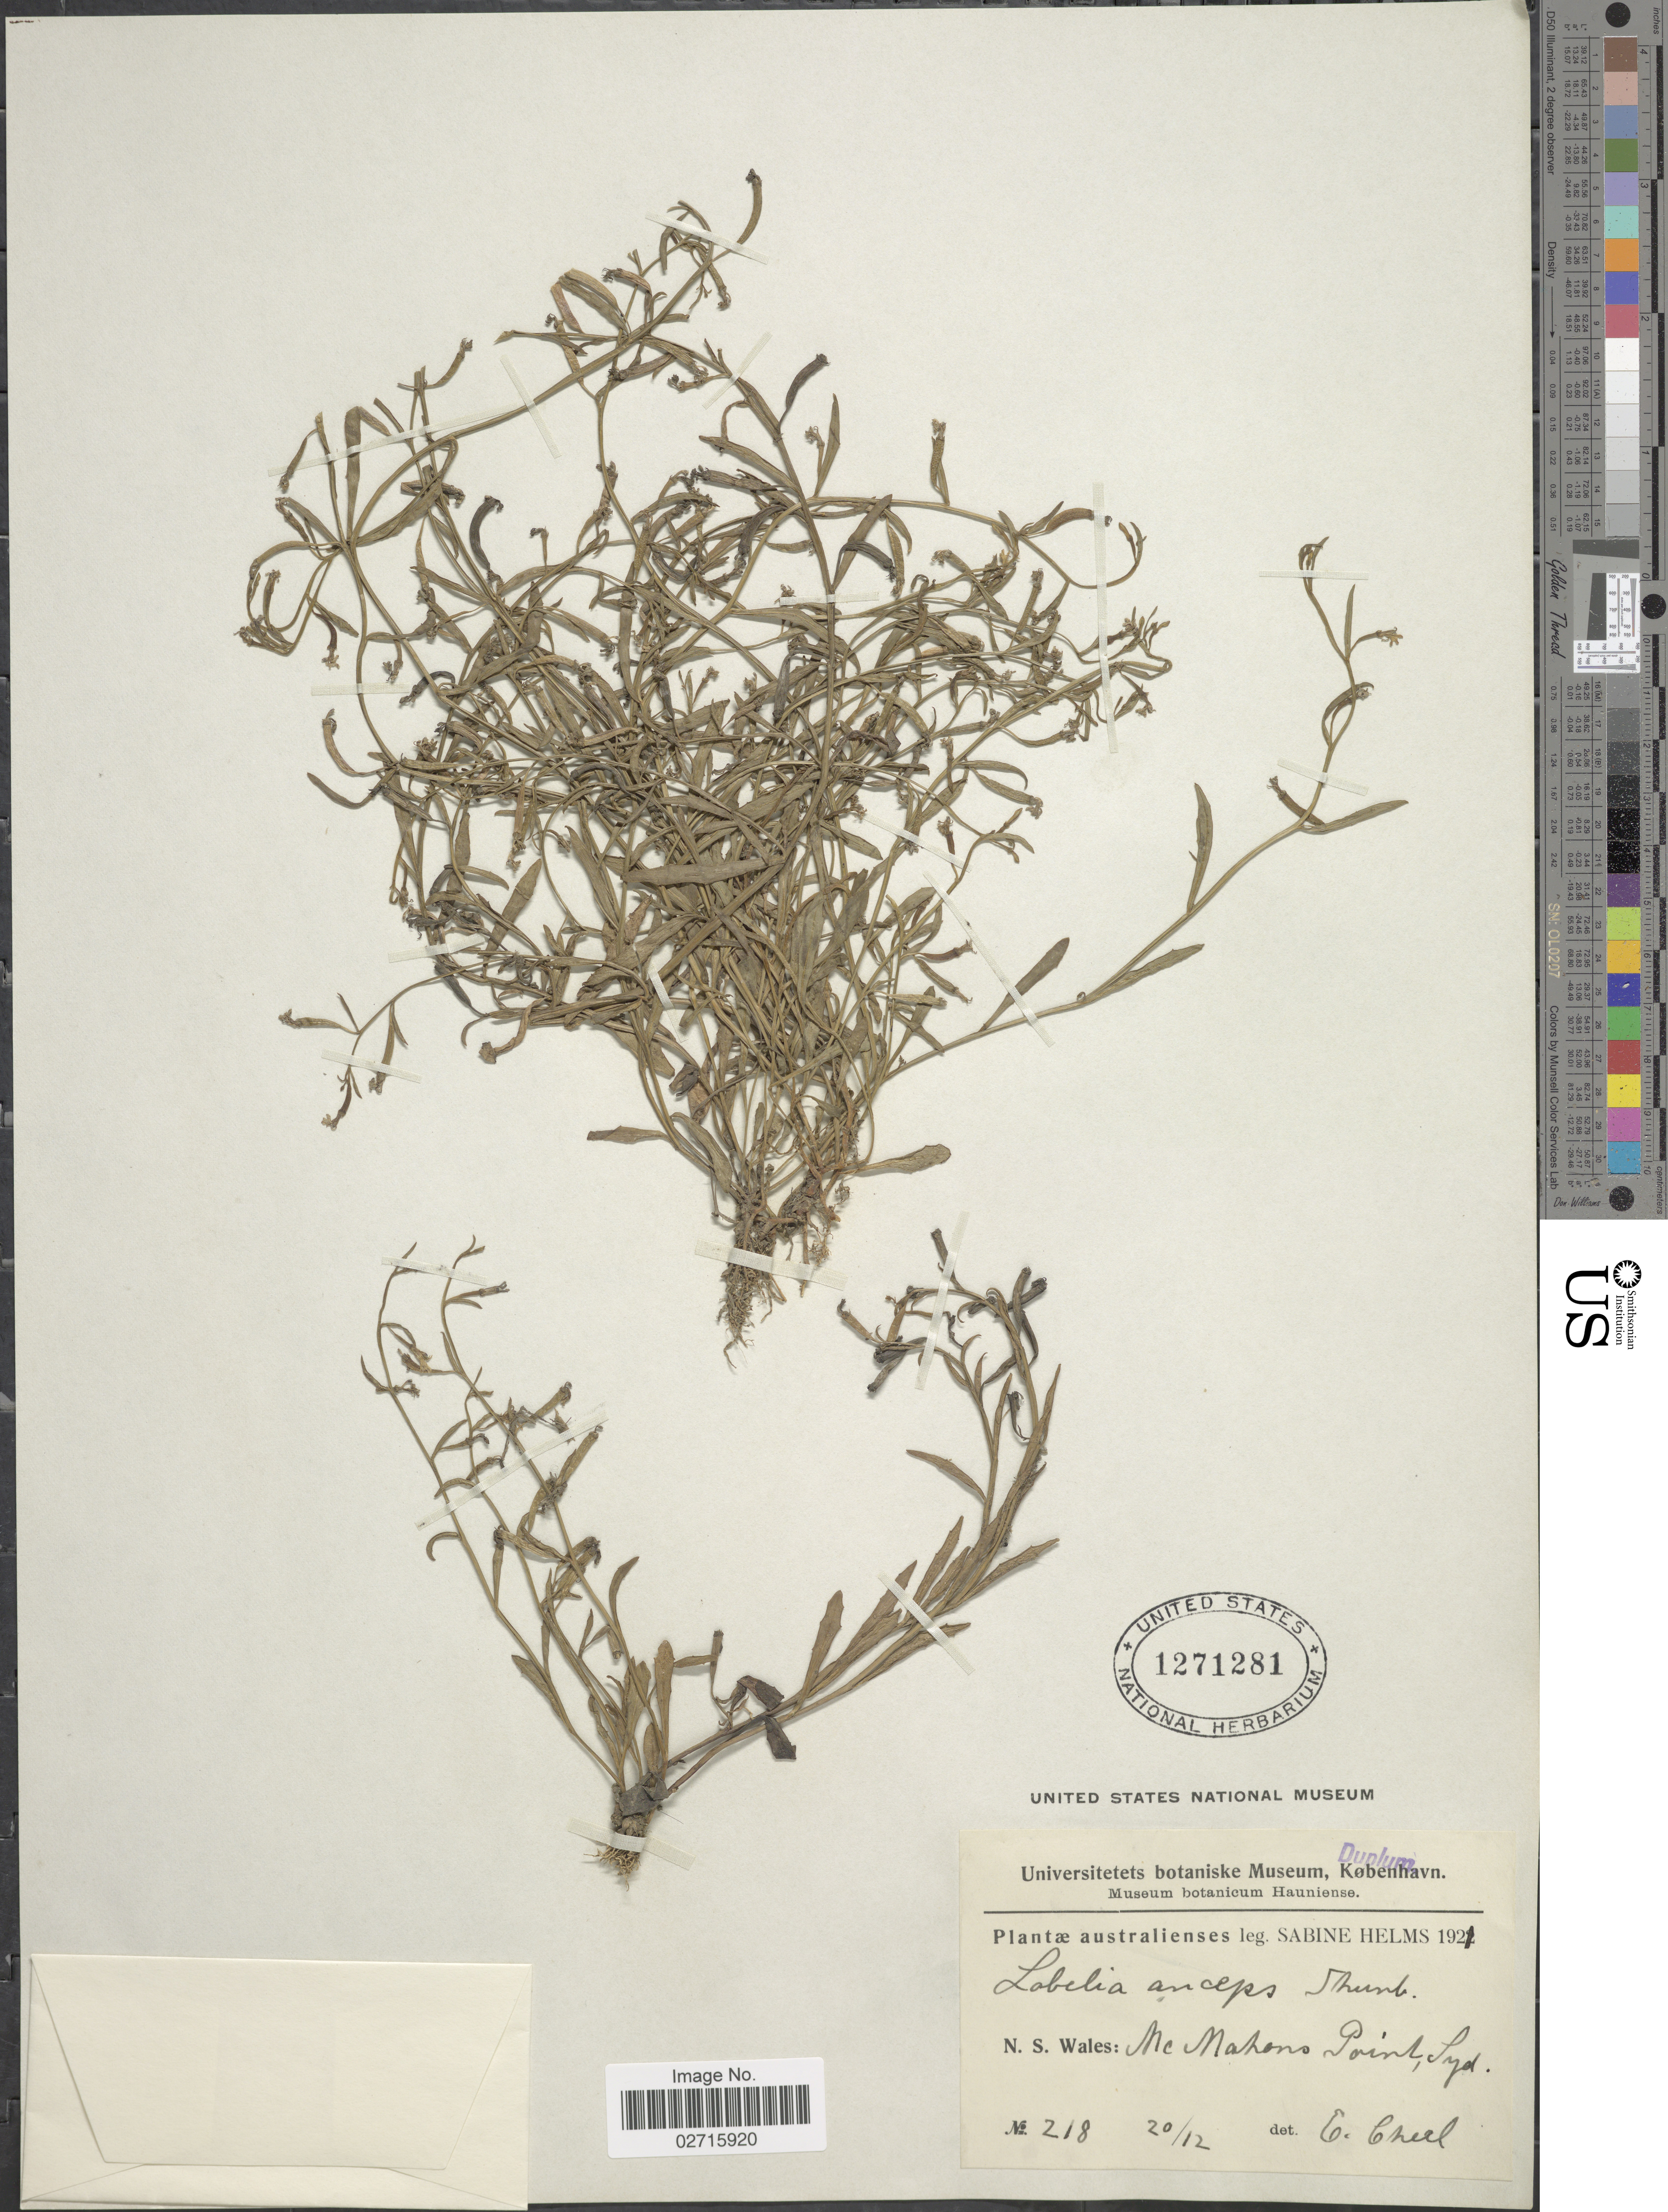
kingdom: Plantae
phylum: Tracheophyta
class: Magnoliopsida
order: Asterales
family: Campanulaceae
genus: Lobelia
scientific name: Lobelia anceps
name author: L. f.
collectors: S. Helms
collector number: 218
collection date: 1921-12-20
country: Australia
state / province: New South Wales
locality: McMahons Point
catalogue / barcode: US 1271281